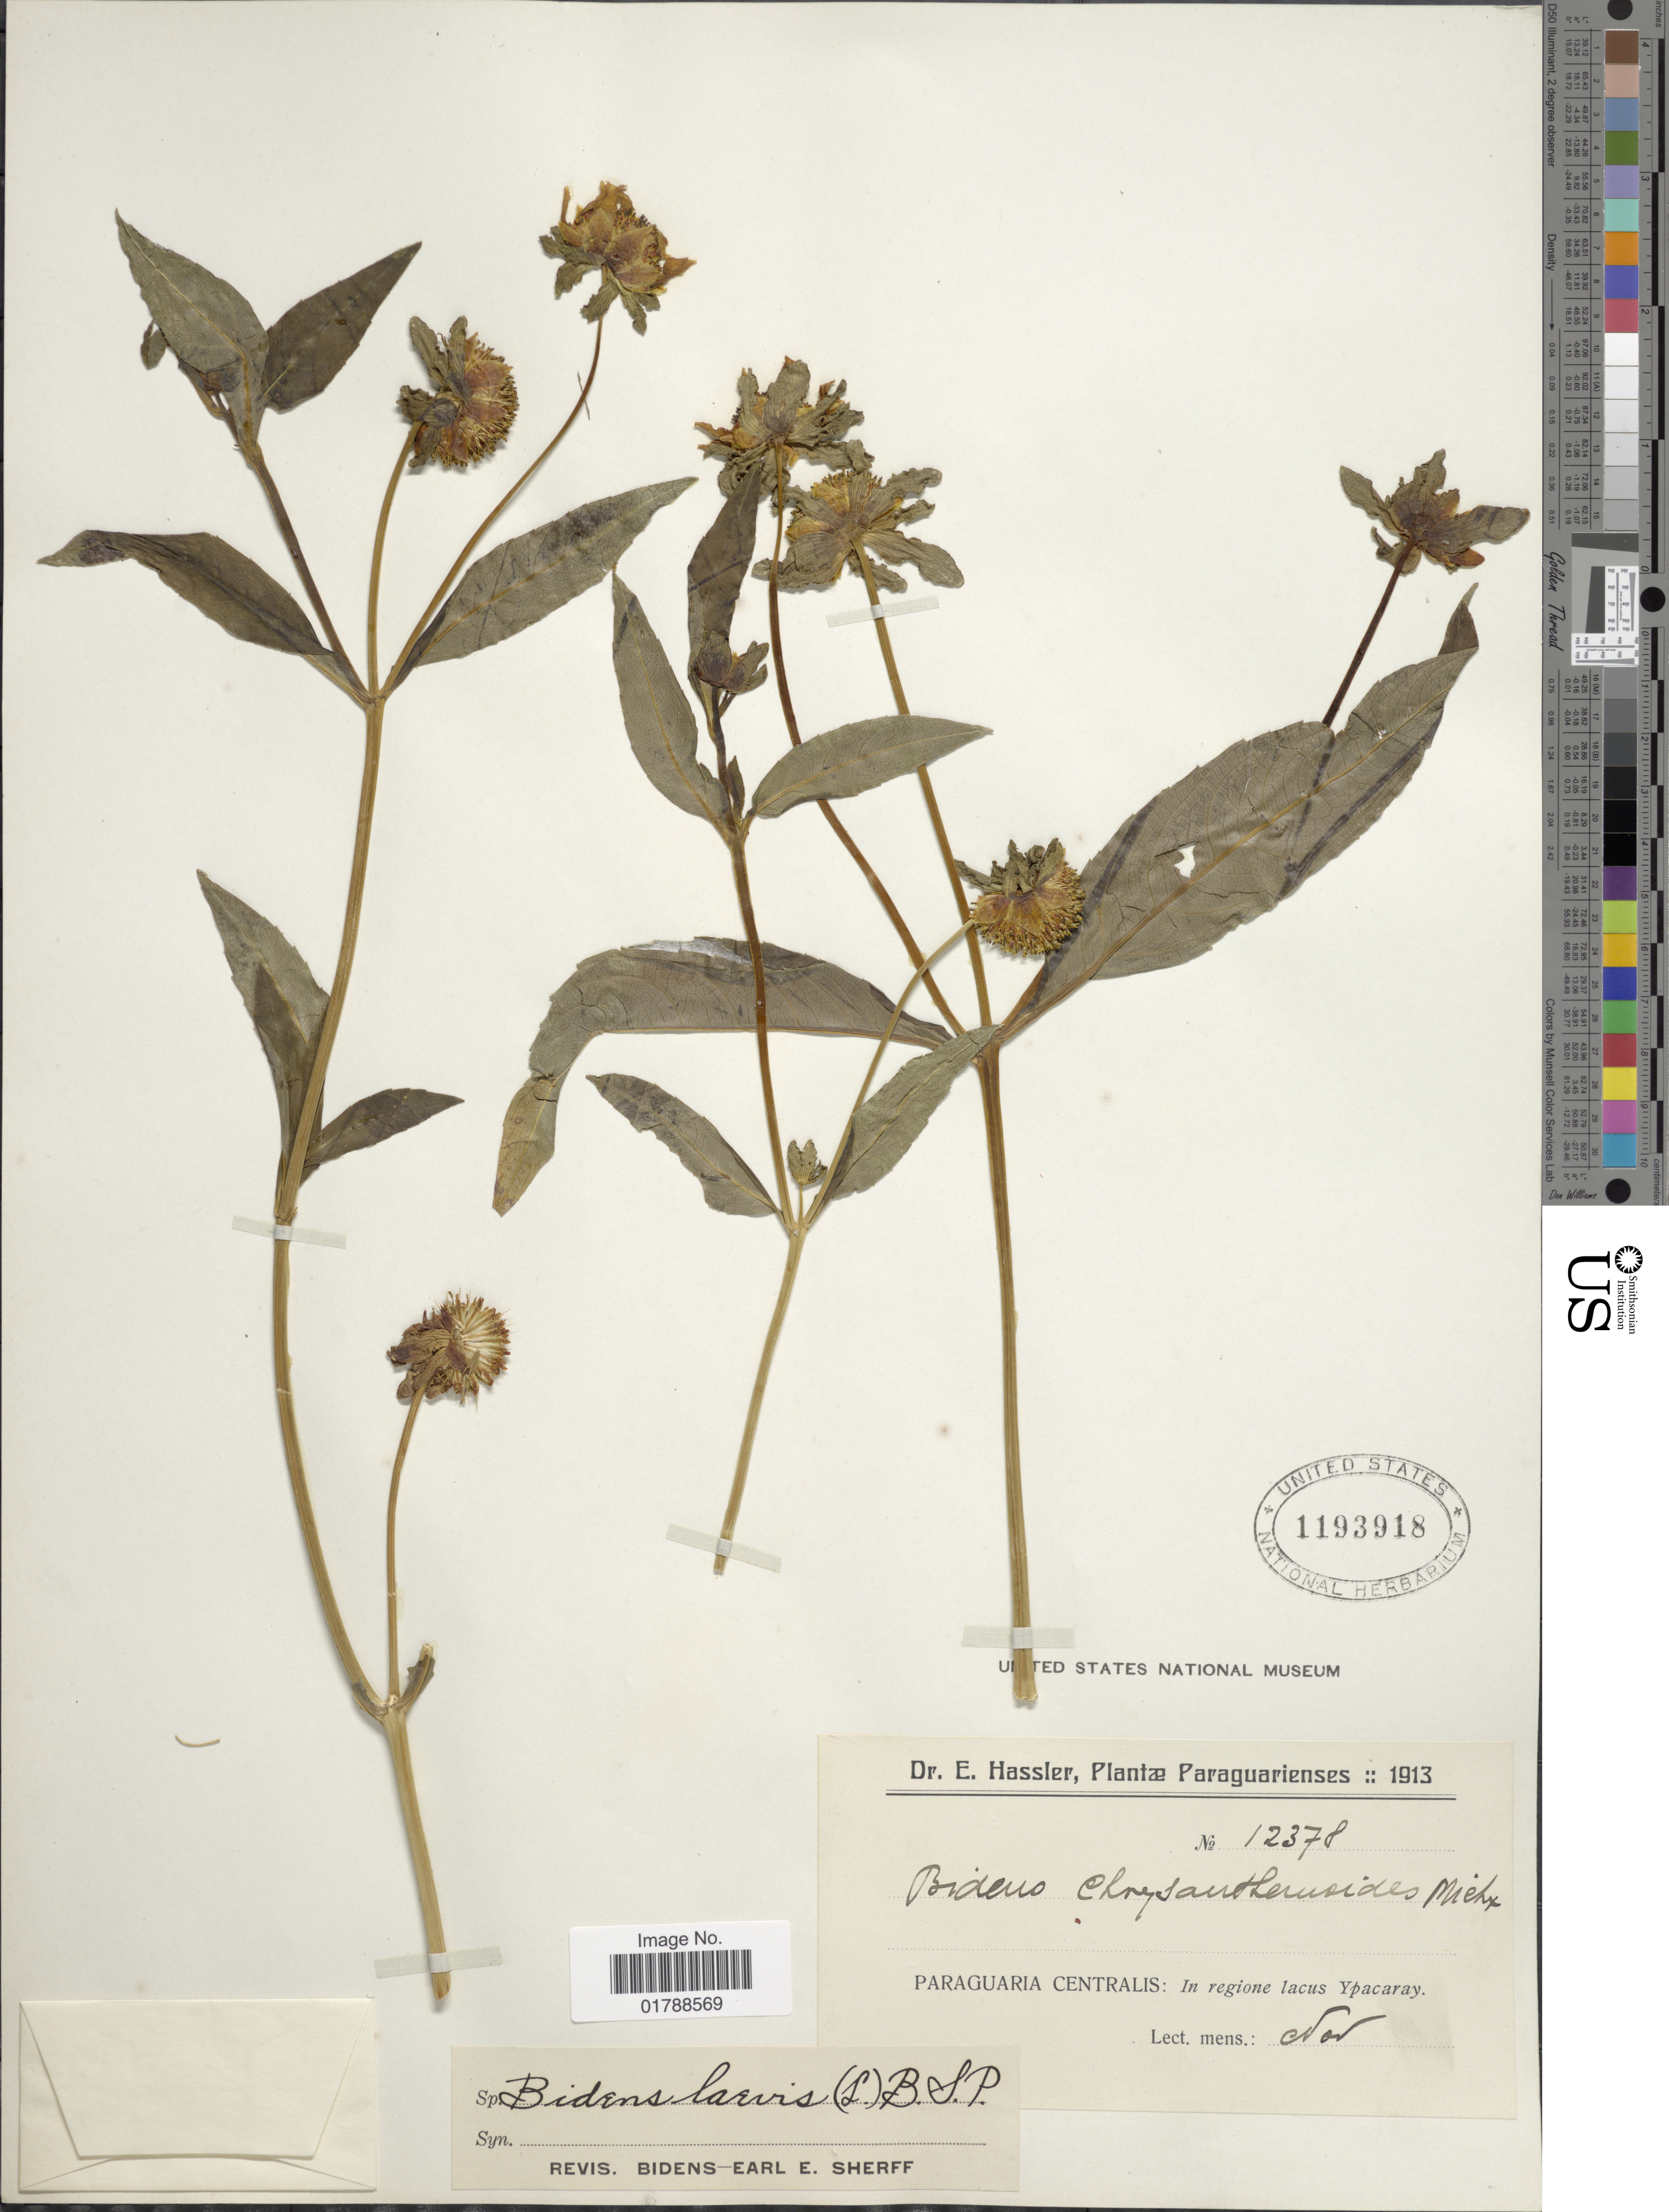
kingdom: Plantae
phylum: Tracheophyta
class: Magnoliopsida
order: Asterales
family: Asteraceae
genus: Bidens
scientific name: Bidens laevis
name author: (L.) Britton, Stearns & Poggenb.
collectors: E. Hassler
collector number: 12378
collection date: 1913-11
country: Paraguay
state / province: Paraguari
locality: Paraguaria Centralis: in regione lacus Ypacaray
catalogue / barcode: US 1193918